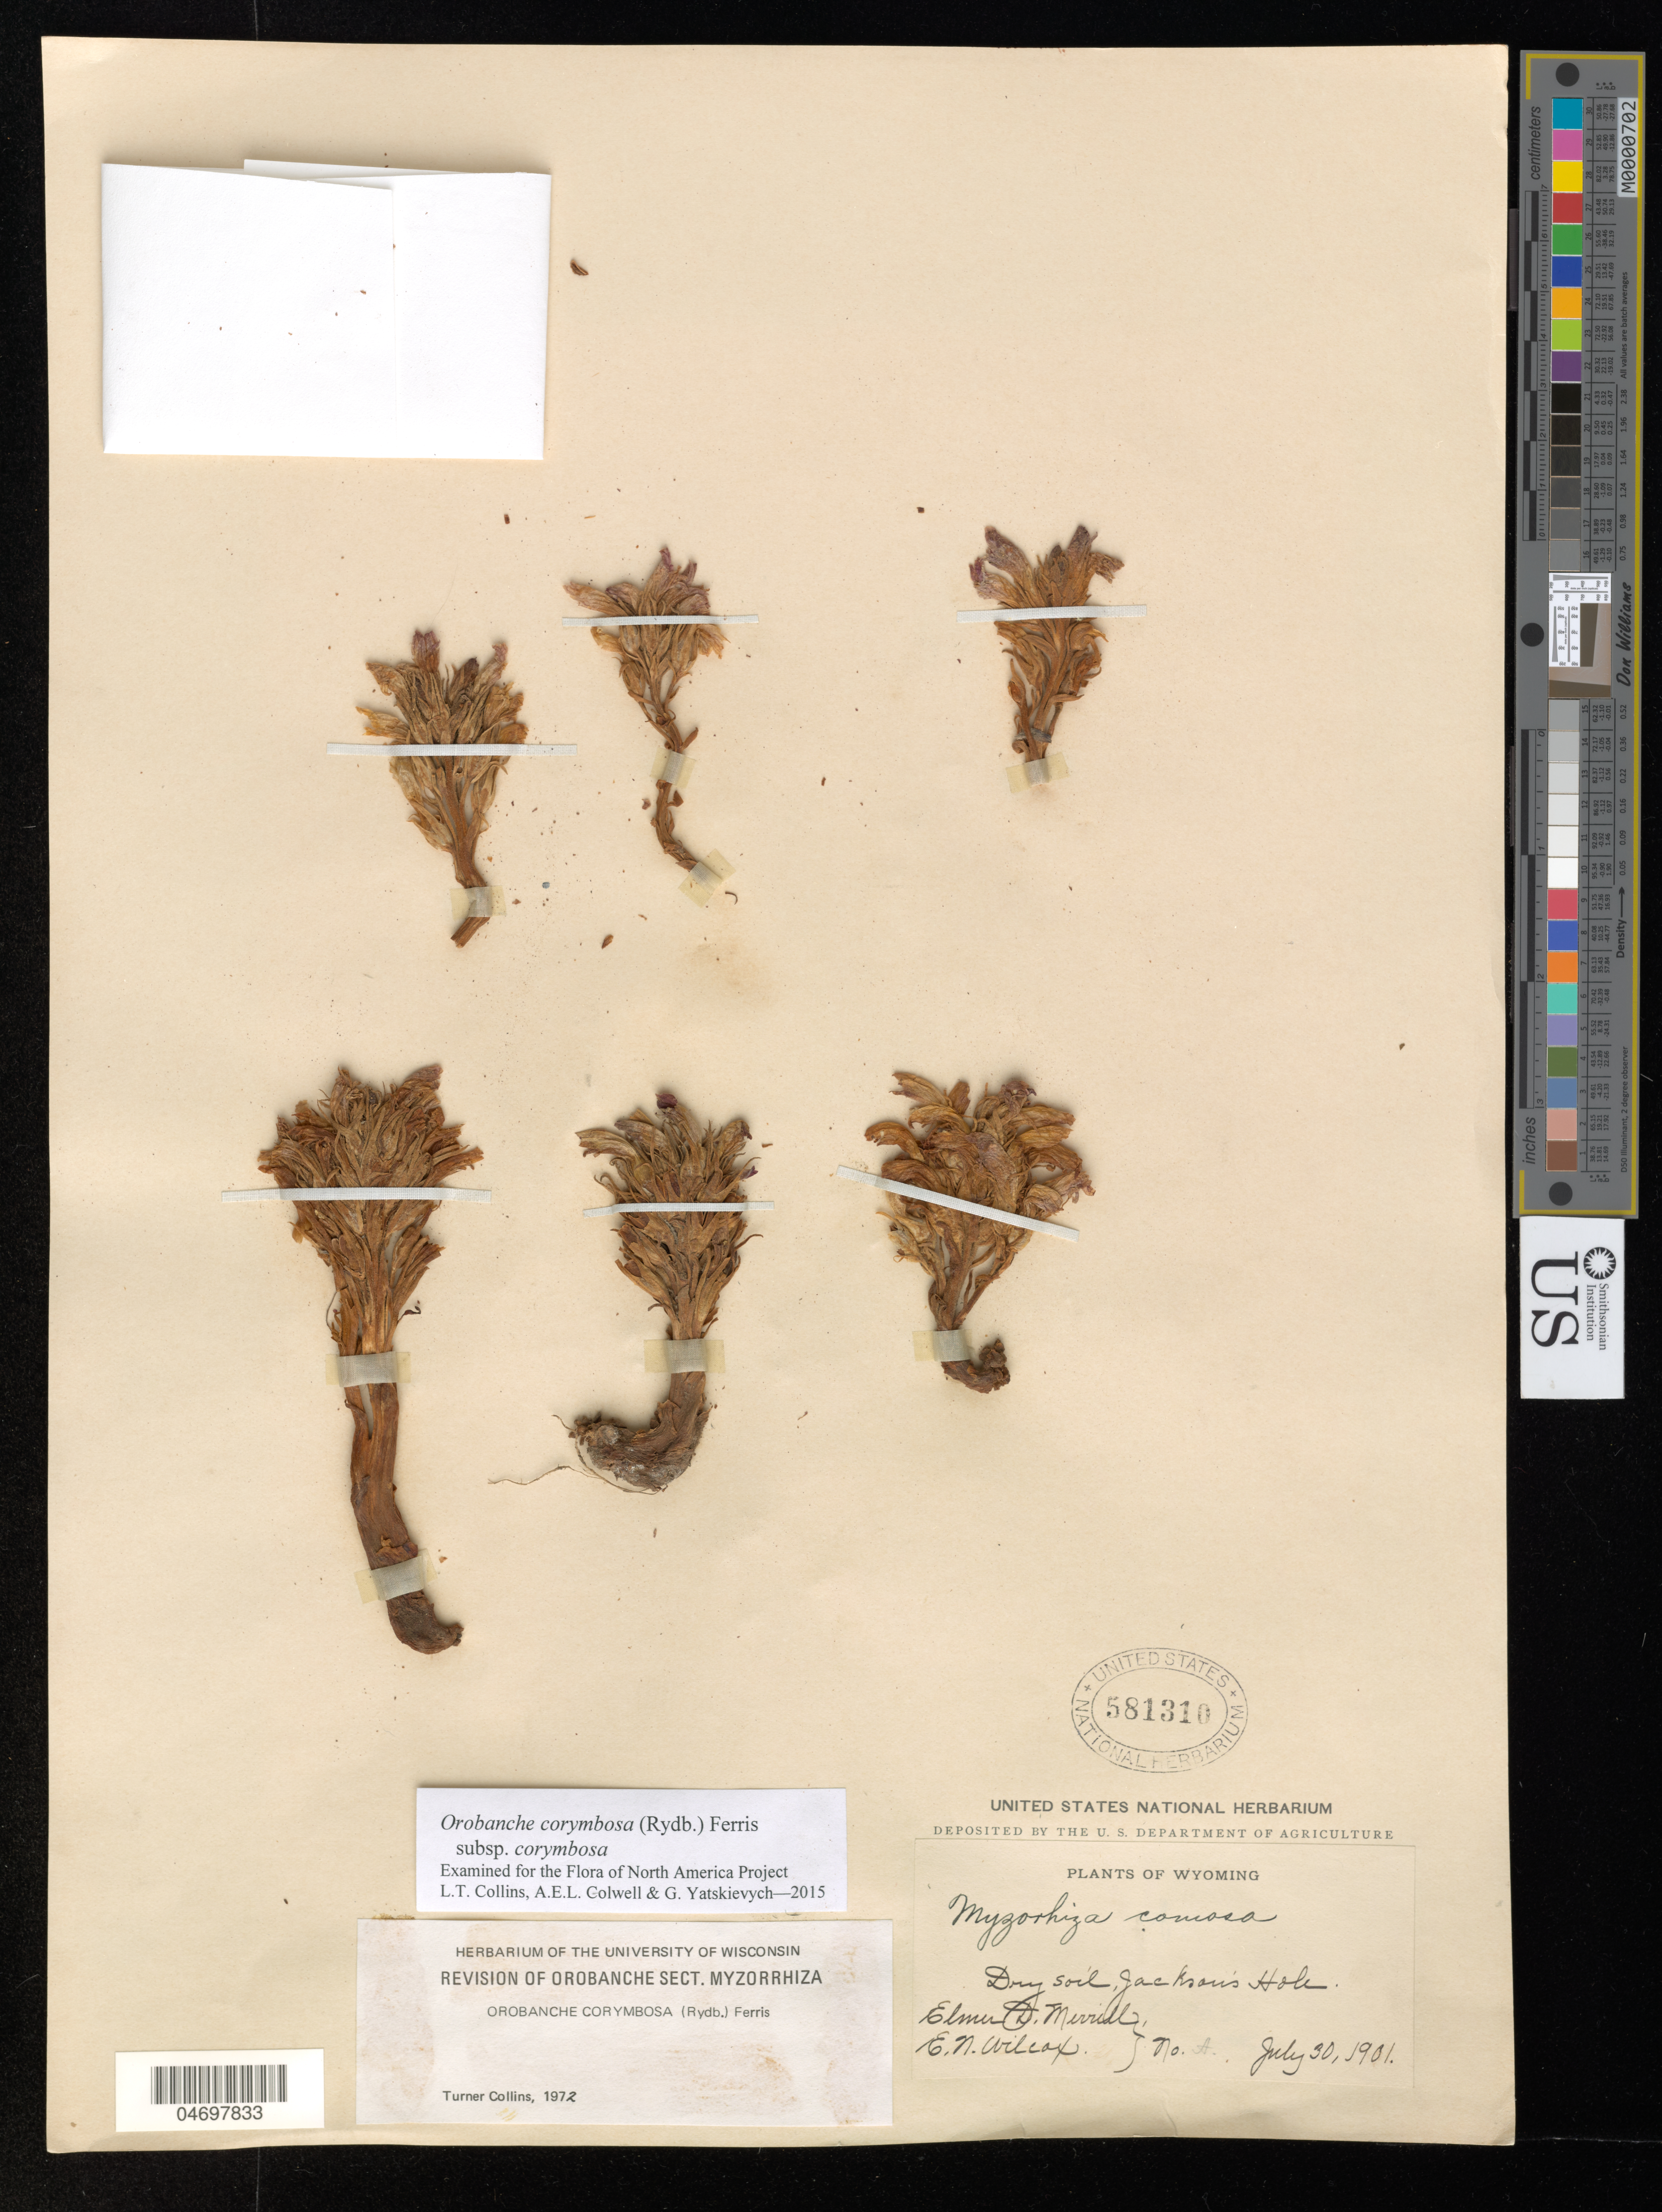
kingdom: Plantae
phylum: Tracheophyta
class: Magnoliopsida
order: Lamiales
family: Orobanchaceae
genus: Orobanche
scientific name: Orobanche corymbosa subsp. corymbosa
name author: (Rydb.) Ferris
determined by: Collins, L. T.; Colwell, A. E.; Yatskievych, G. A.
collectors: E. D. Merrill & E. Wilcox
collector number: A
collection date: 1901-07-30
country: United States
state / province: Wyoming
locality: Jackson's Hole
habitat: Dry soil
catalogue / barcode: US 581310